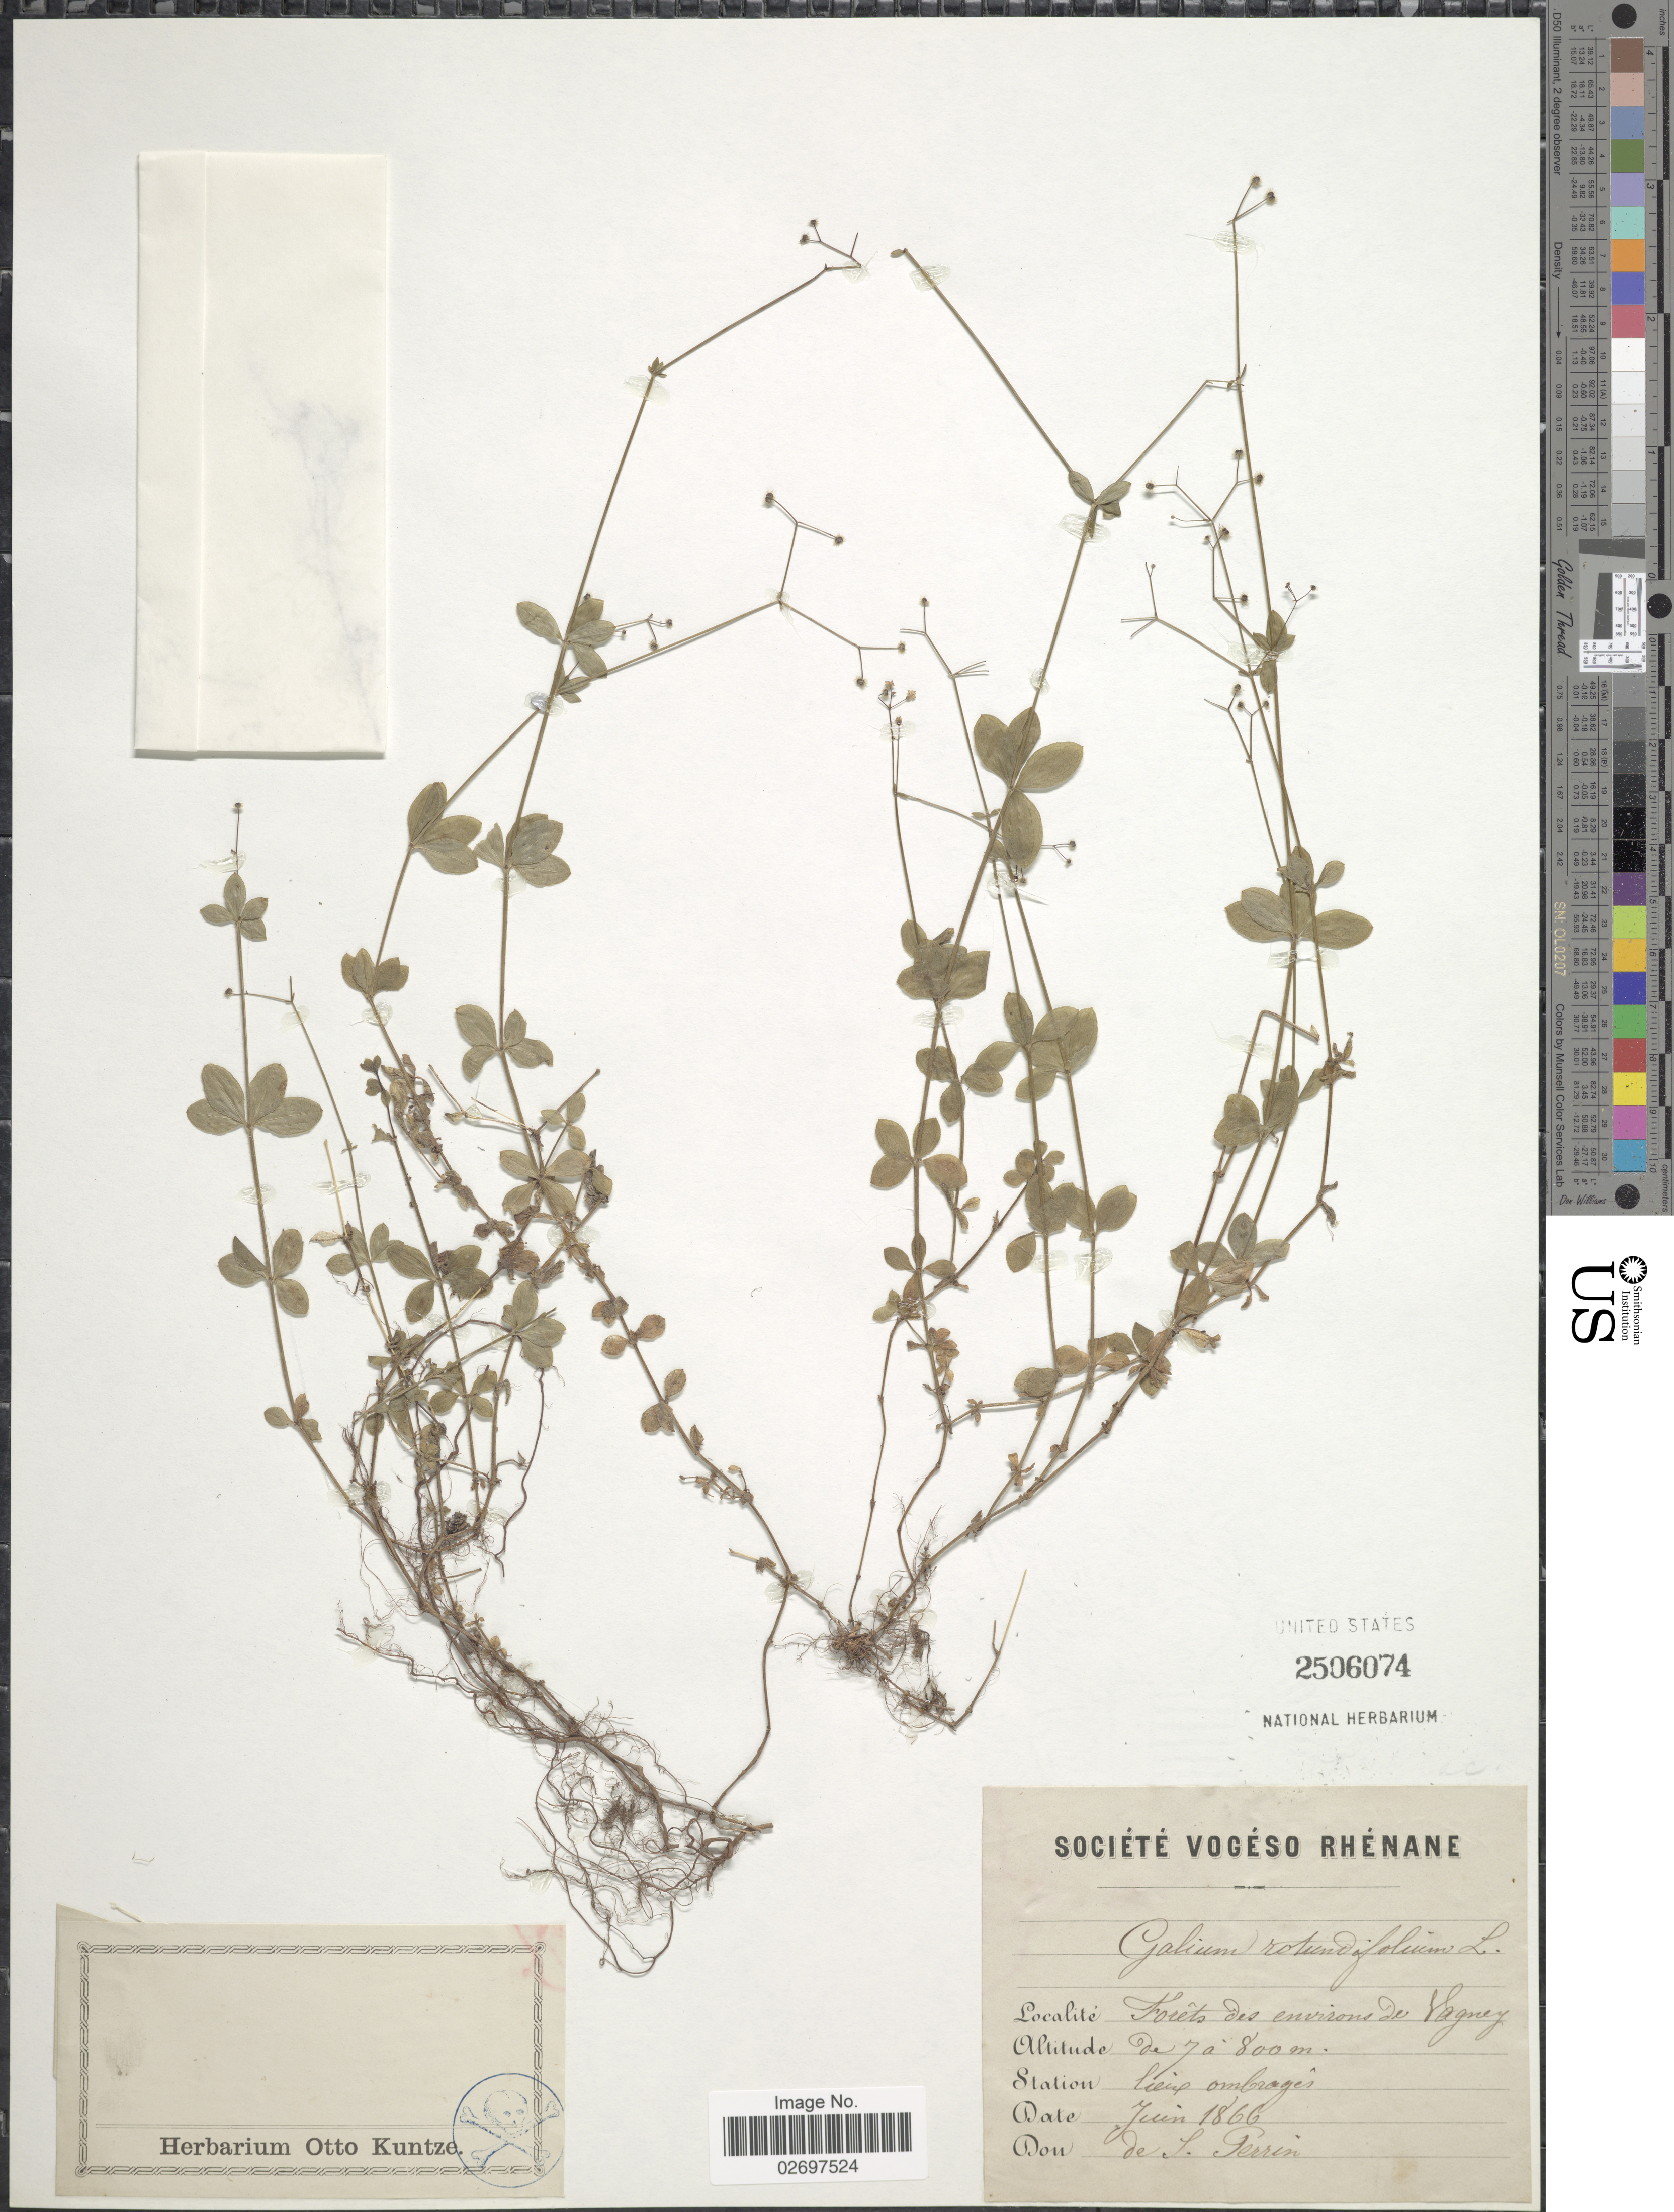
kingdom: Plantae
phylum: Tracheophyta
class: Magnoliopsida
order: Gentianales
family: Rubiaceae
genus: Galium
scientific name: Galium rotundifolium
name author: L.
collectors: S. Perrin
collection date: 1866-06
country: France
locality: Forêts des environs de Vagney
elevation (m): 700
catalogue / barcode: US 2406074